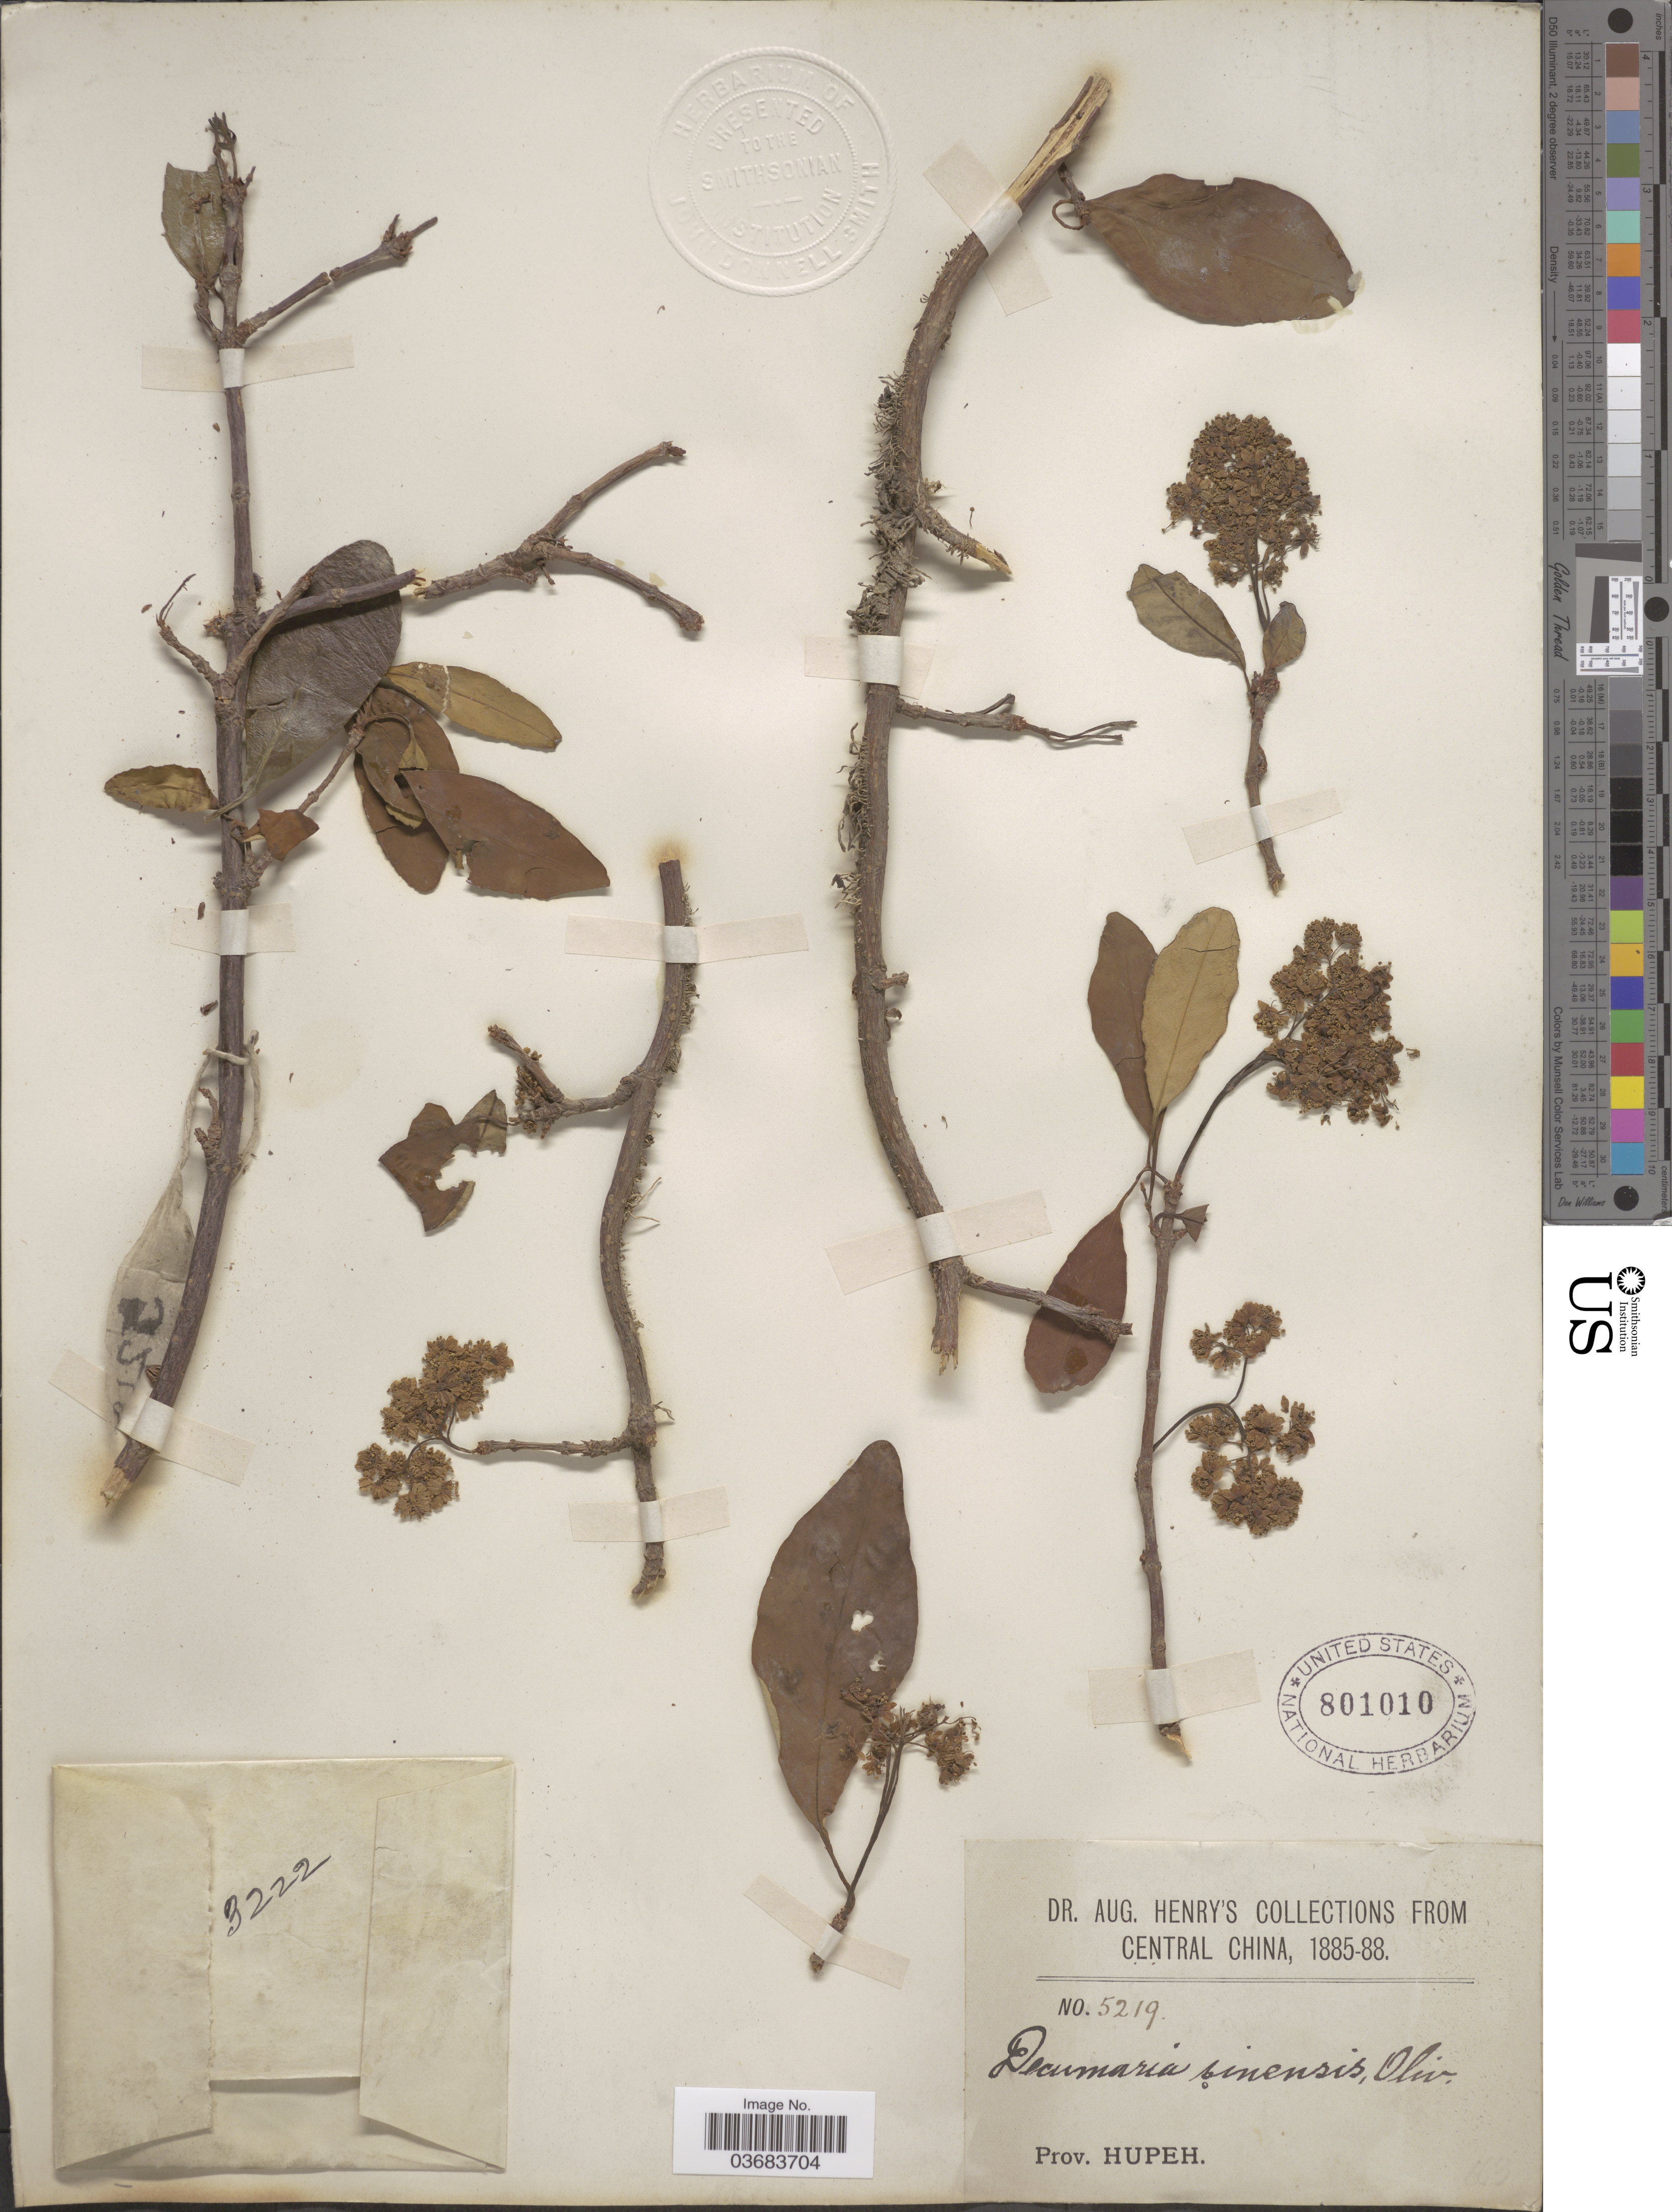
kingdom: Plantae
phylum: Tracheophyta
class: Magnoliopsida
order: Cornales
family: Hydrangeaceae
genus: Hydrangea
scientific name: Hydrangea obtusifolia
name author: (Hu) Y. De Smet & C. Granados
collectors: A. Henry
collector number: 5219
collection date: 1885/1888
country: China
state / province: Hubei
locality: Central China. Prov. Hupeh.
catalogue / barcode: US 801010